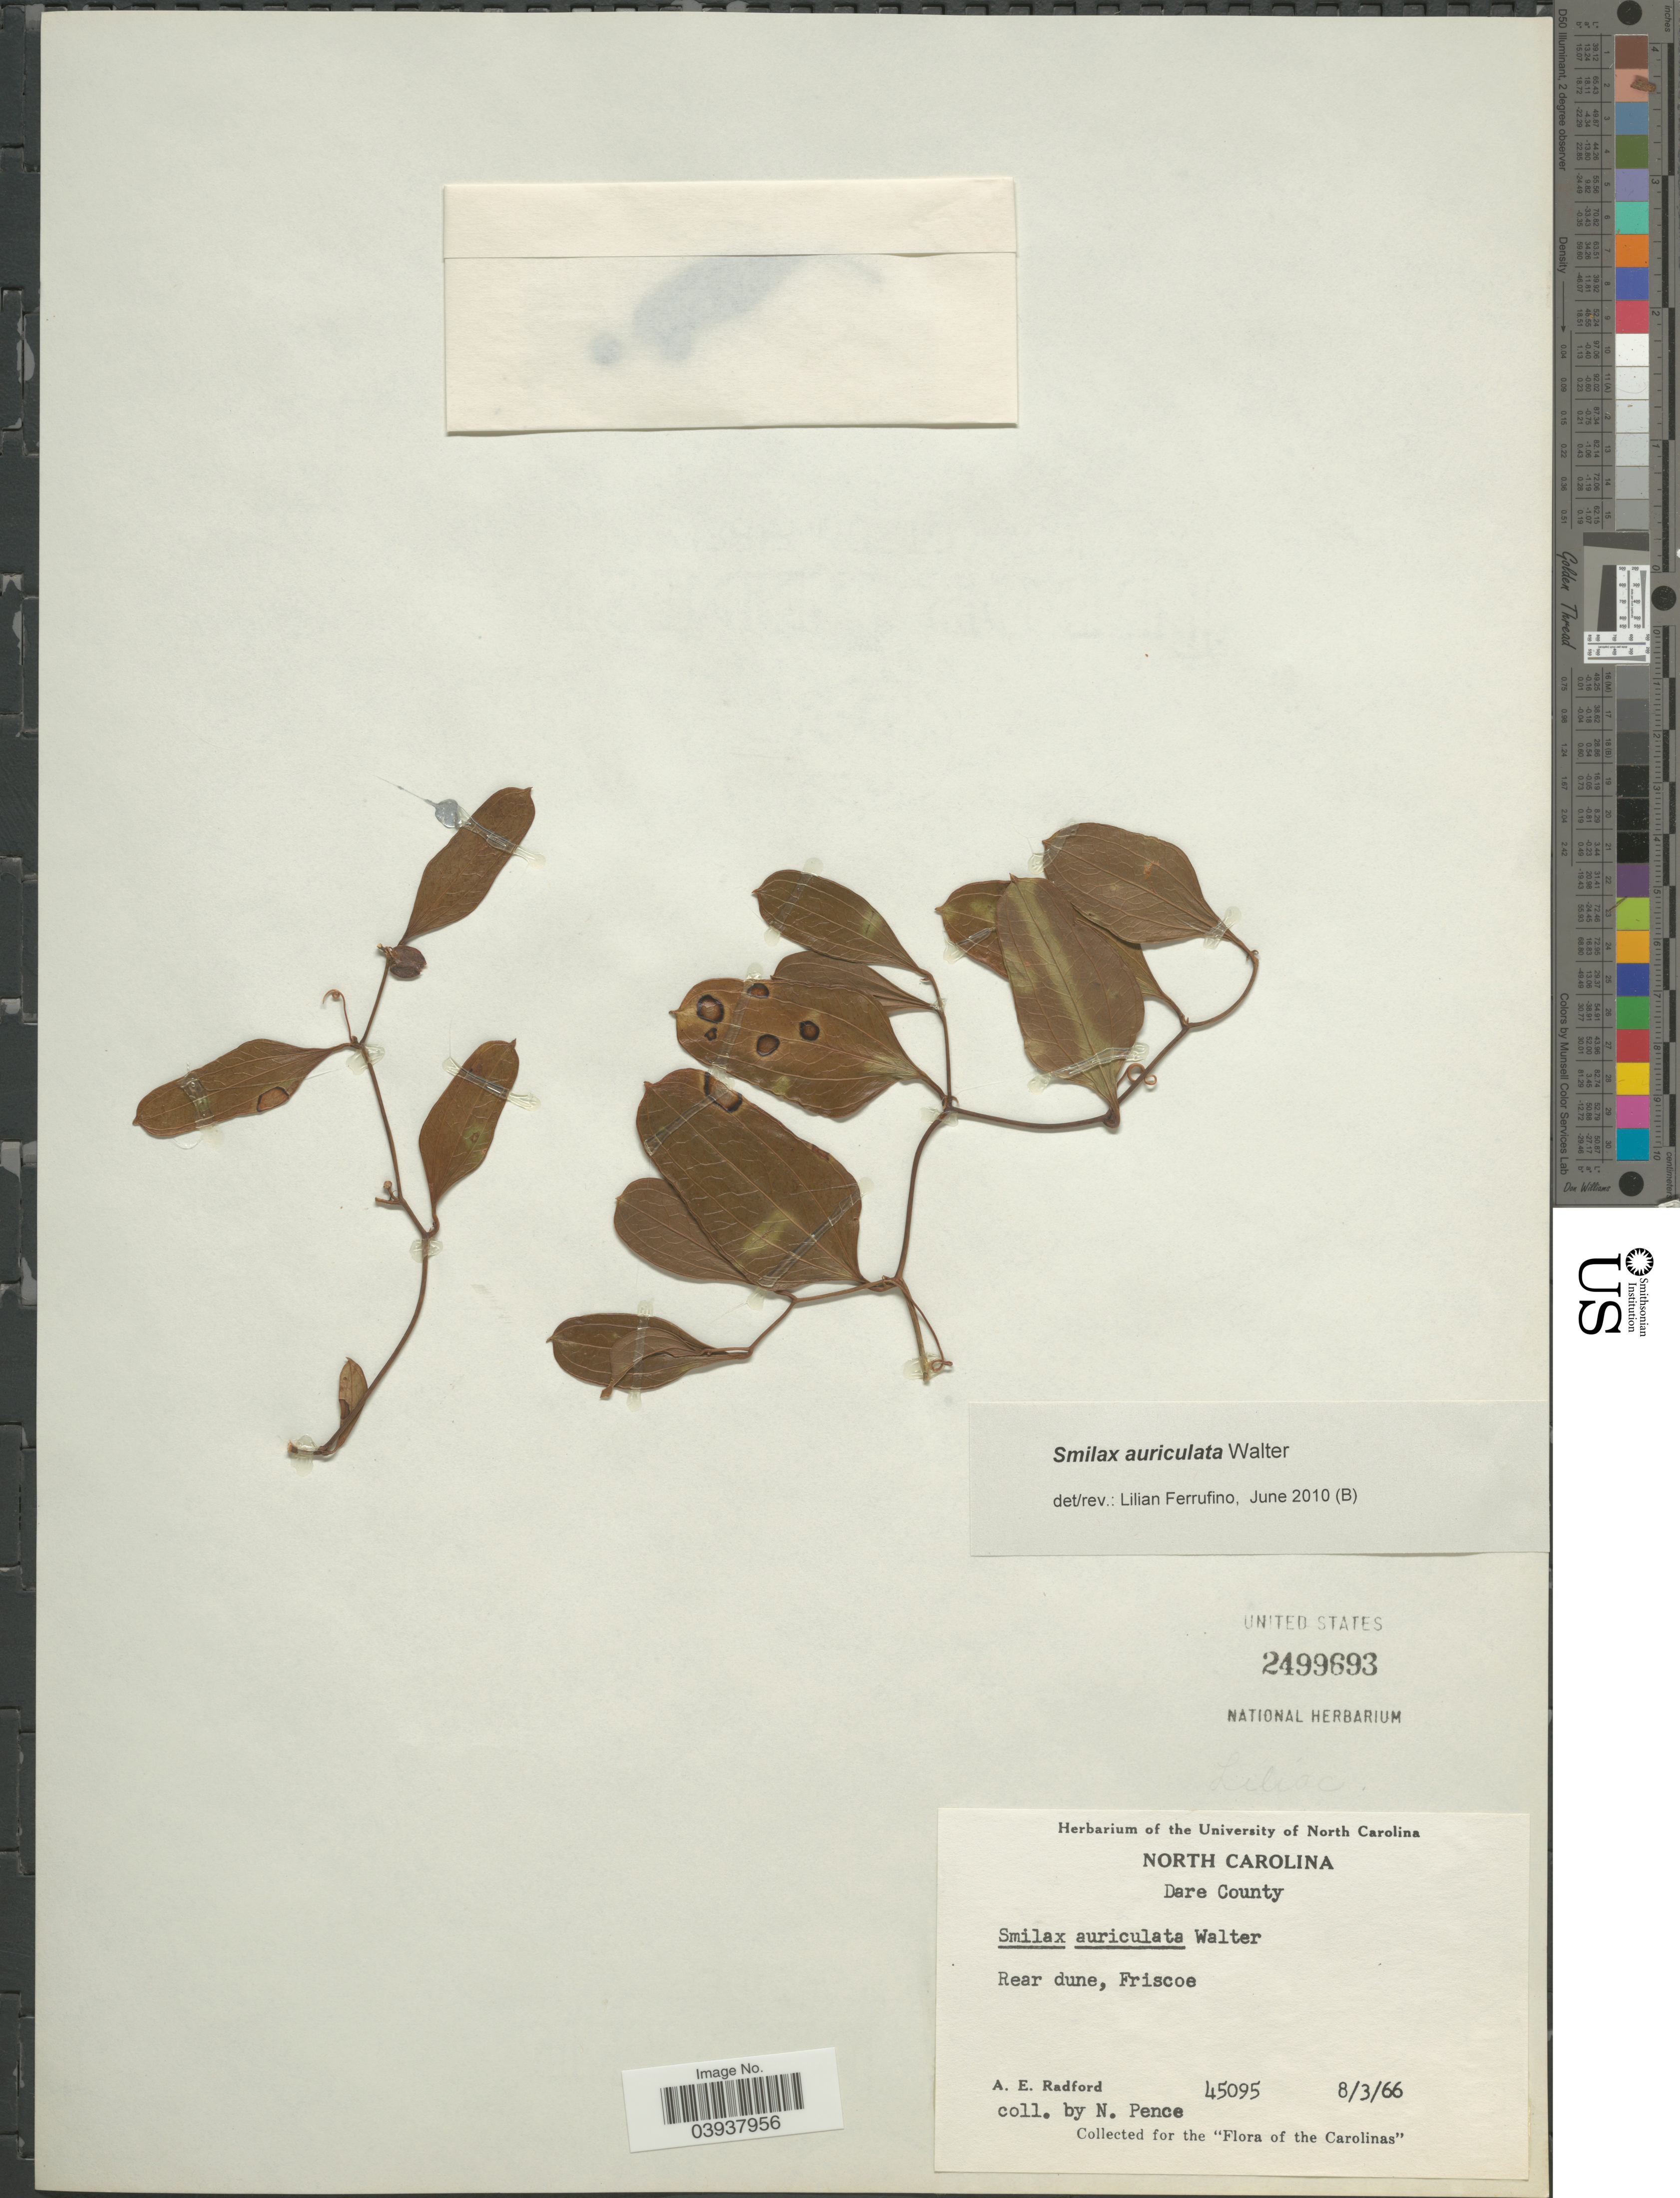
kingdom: Plantae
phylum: Tracheophyta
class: Liliopsida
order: Liliales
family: Smilacaceae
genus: Smilax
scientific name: Smilax auriculata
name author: Walter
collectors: A. E. Radford & N. Pence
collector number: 45095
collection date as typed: Transcribed d/m/y: 3/8/66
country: United States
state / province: North Carolina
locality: Dare County. Rear dune, Friscoe.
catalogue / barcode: US 2499693